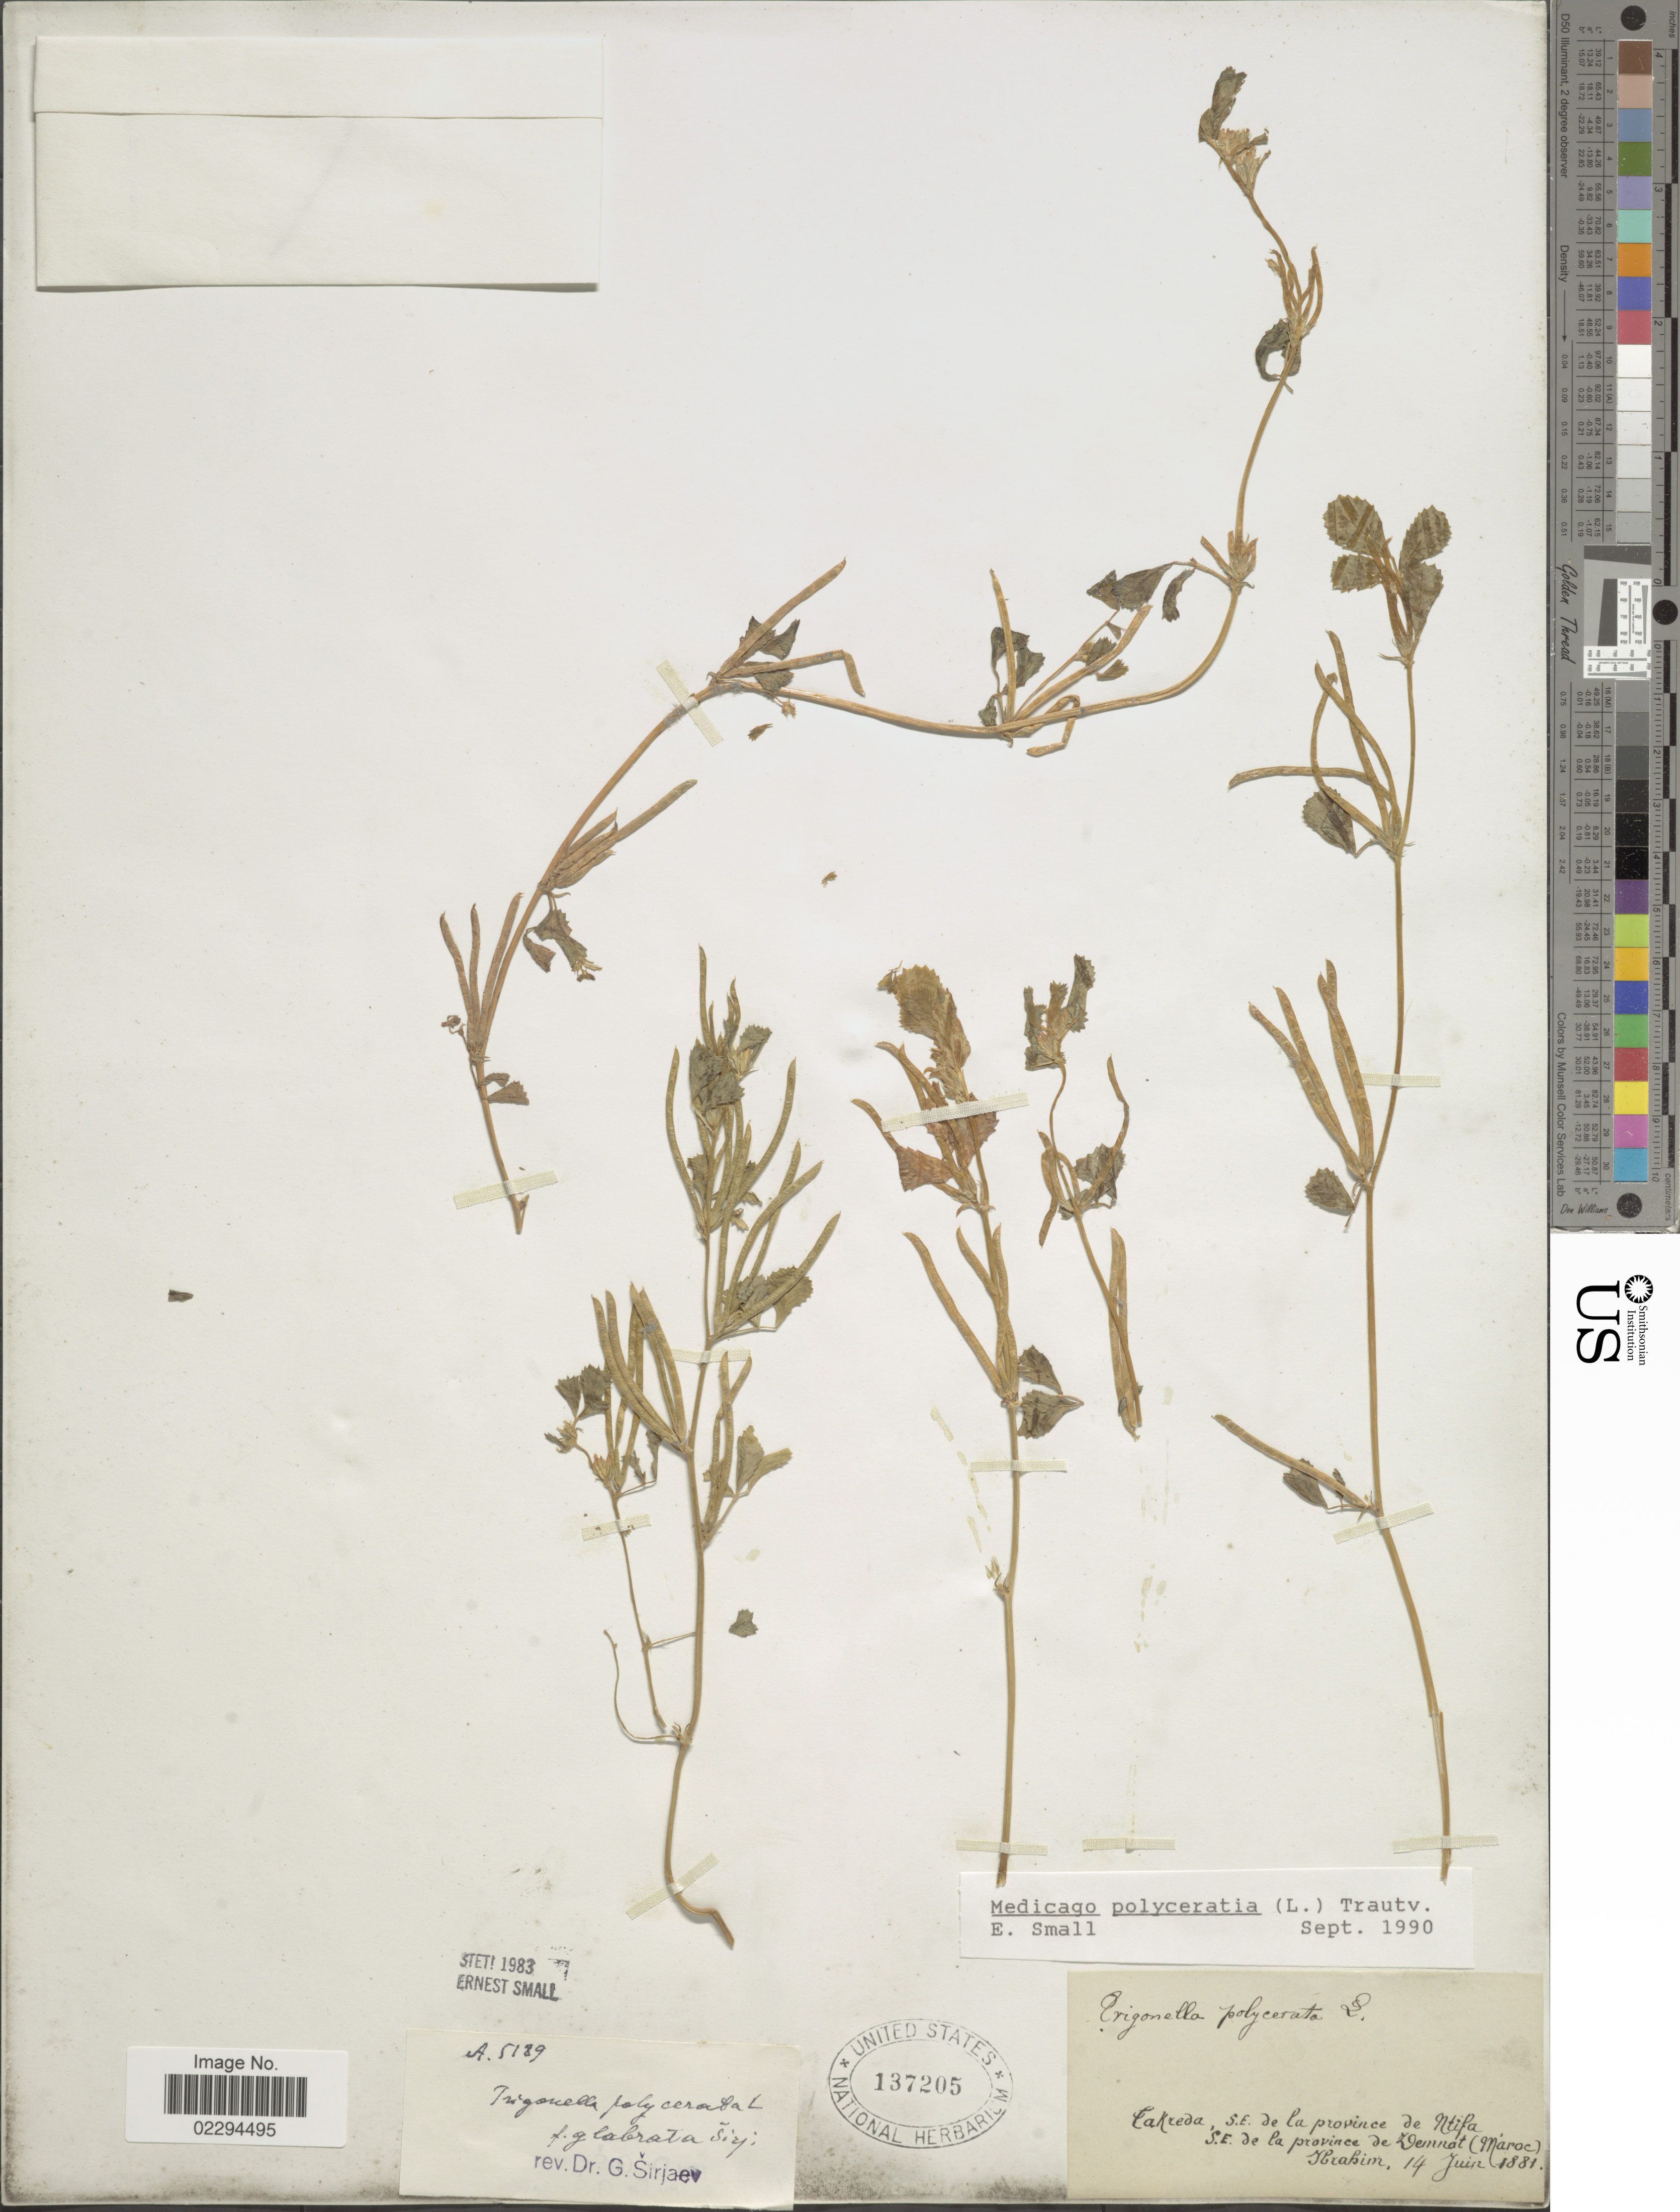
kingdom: Plantae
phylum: Tracheophyta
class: Magnoliopsida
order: Fabales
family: Fabaceae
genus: Medicago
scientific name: Medicago polyceratia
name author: (L.) Trautv.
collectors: -. Ibrahim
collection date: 1881-06-14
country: Morocco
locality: Cakreda, S.E. de la province de Ntifa S.E de la province de Demnat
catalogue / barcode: US 137205